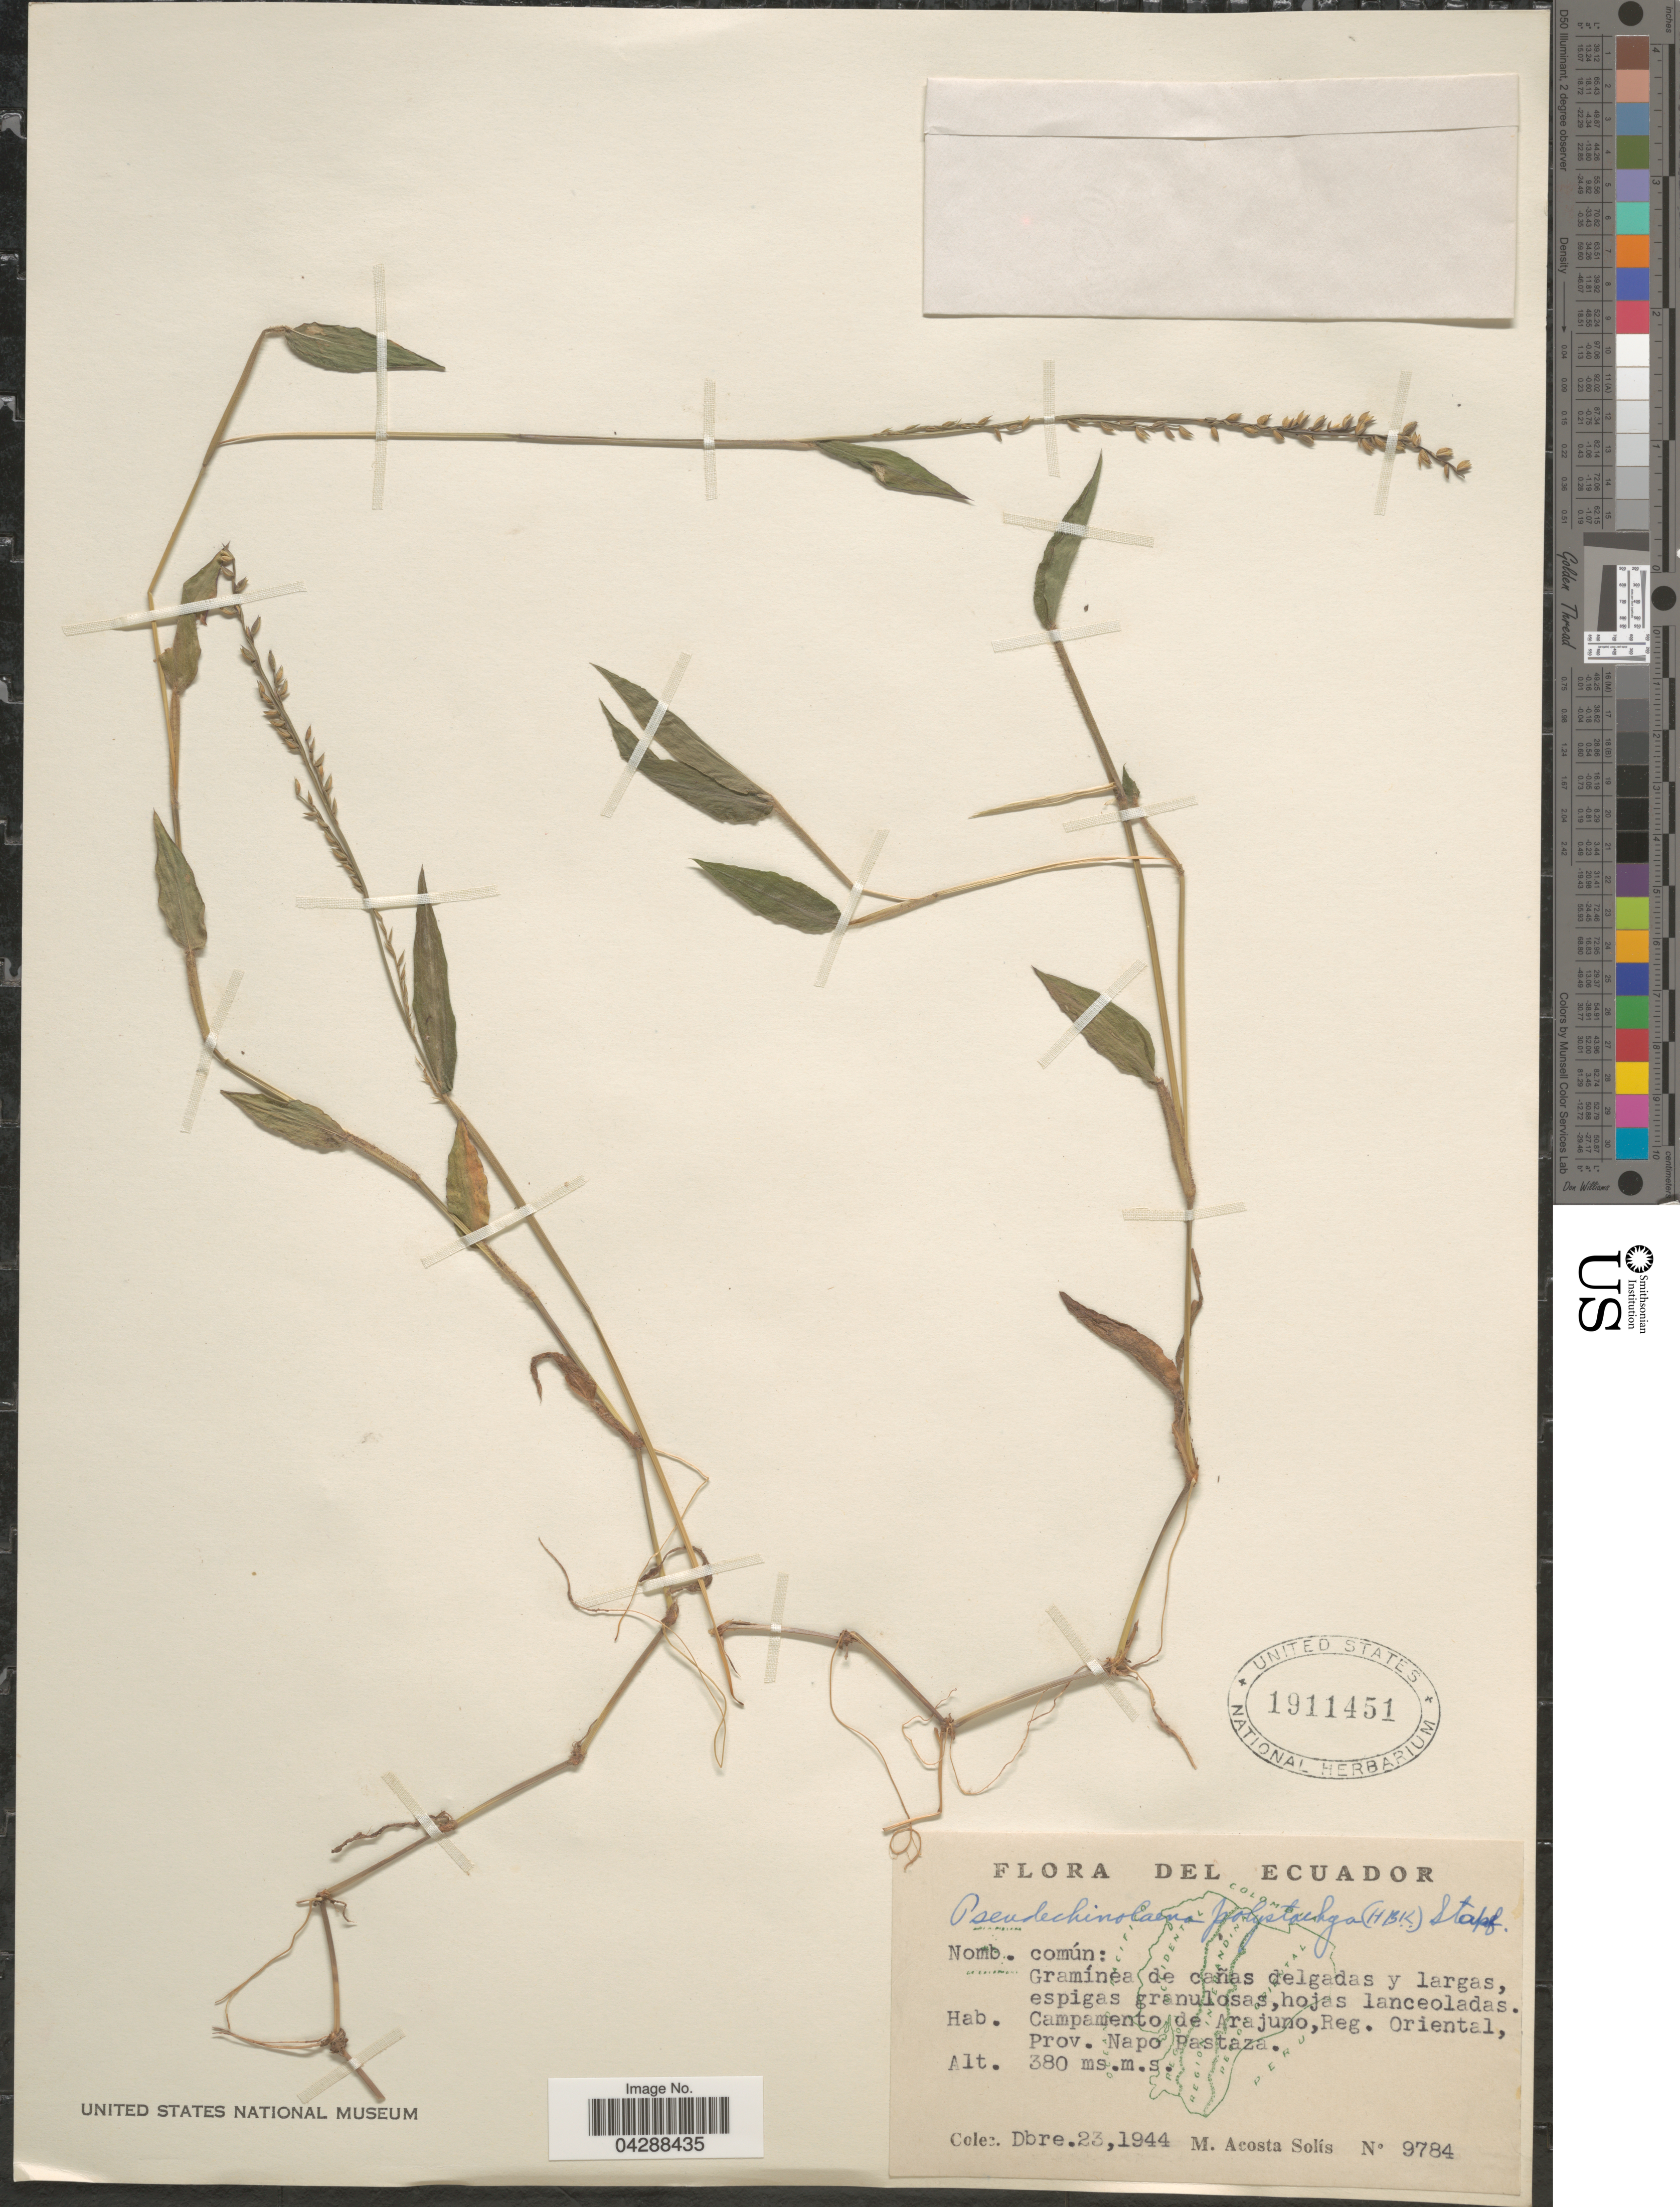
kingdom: Plantae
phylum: Tracheophyta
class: Liliopsida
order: Poales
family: Poaceae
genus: Pseudechinolaena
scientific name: Pseudechinolaena polystachya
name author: (Kunth) Stapf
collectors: M. Acosta Solis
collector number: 9784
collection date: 1944-12-23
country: Ecuador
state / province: Napo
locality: Campamento de Arajuno, Reg. Oriental, Prov. Napo Pastaza.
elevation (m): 380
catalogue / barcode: US 1911451